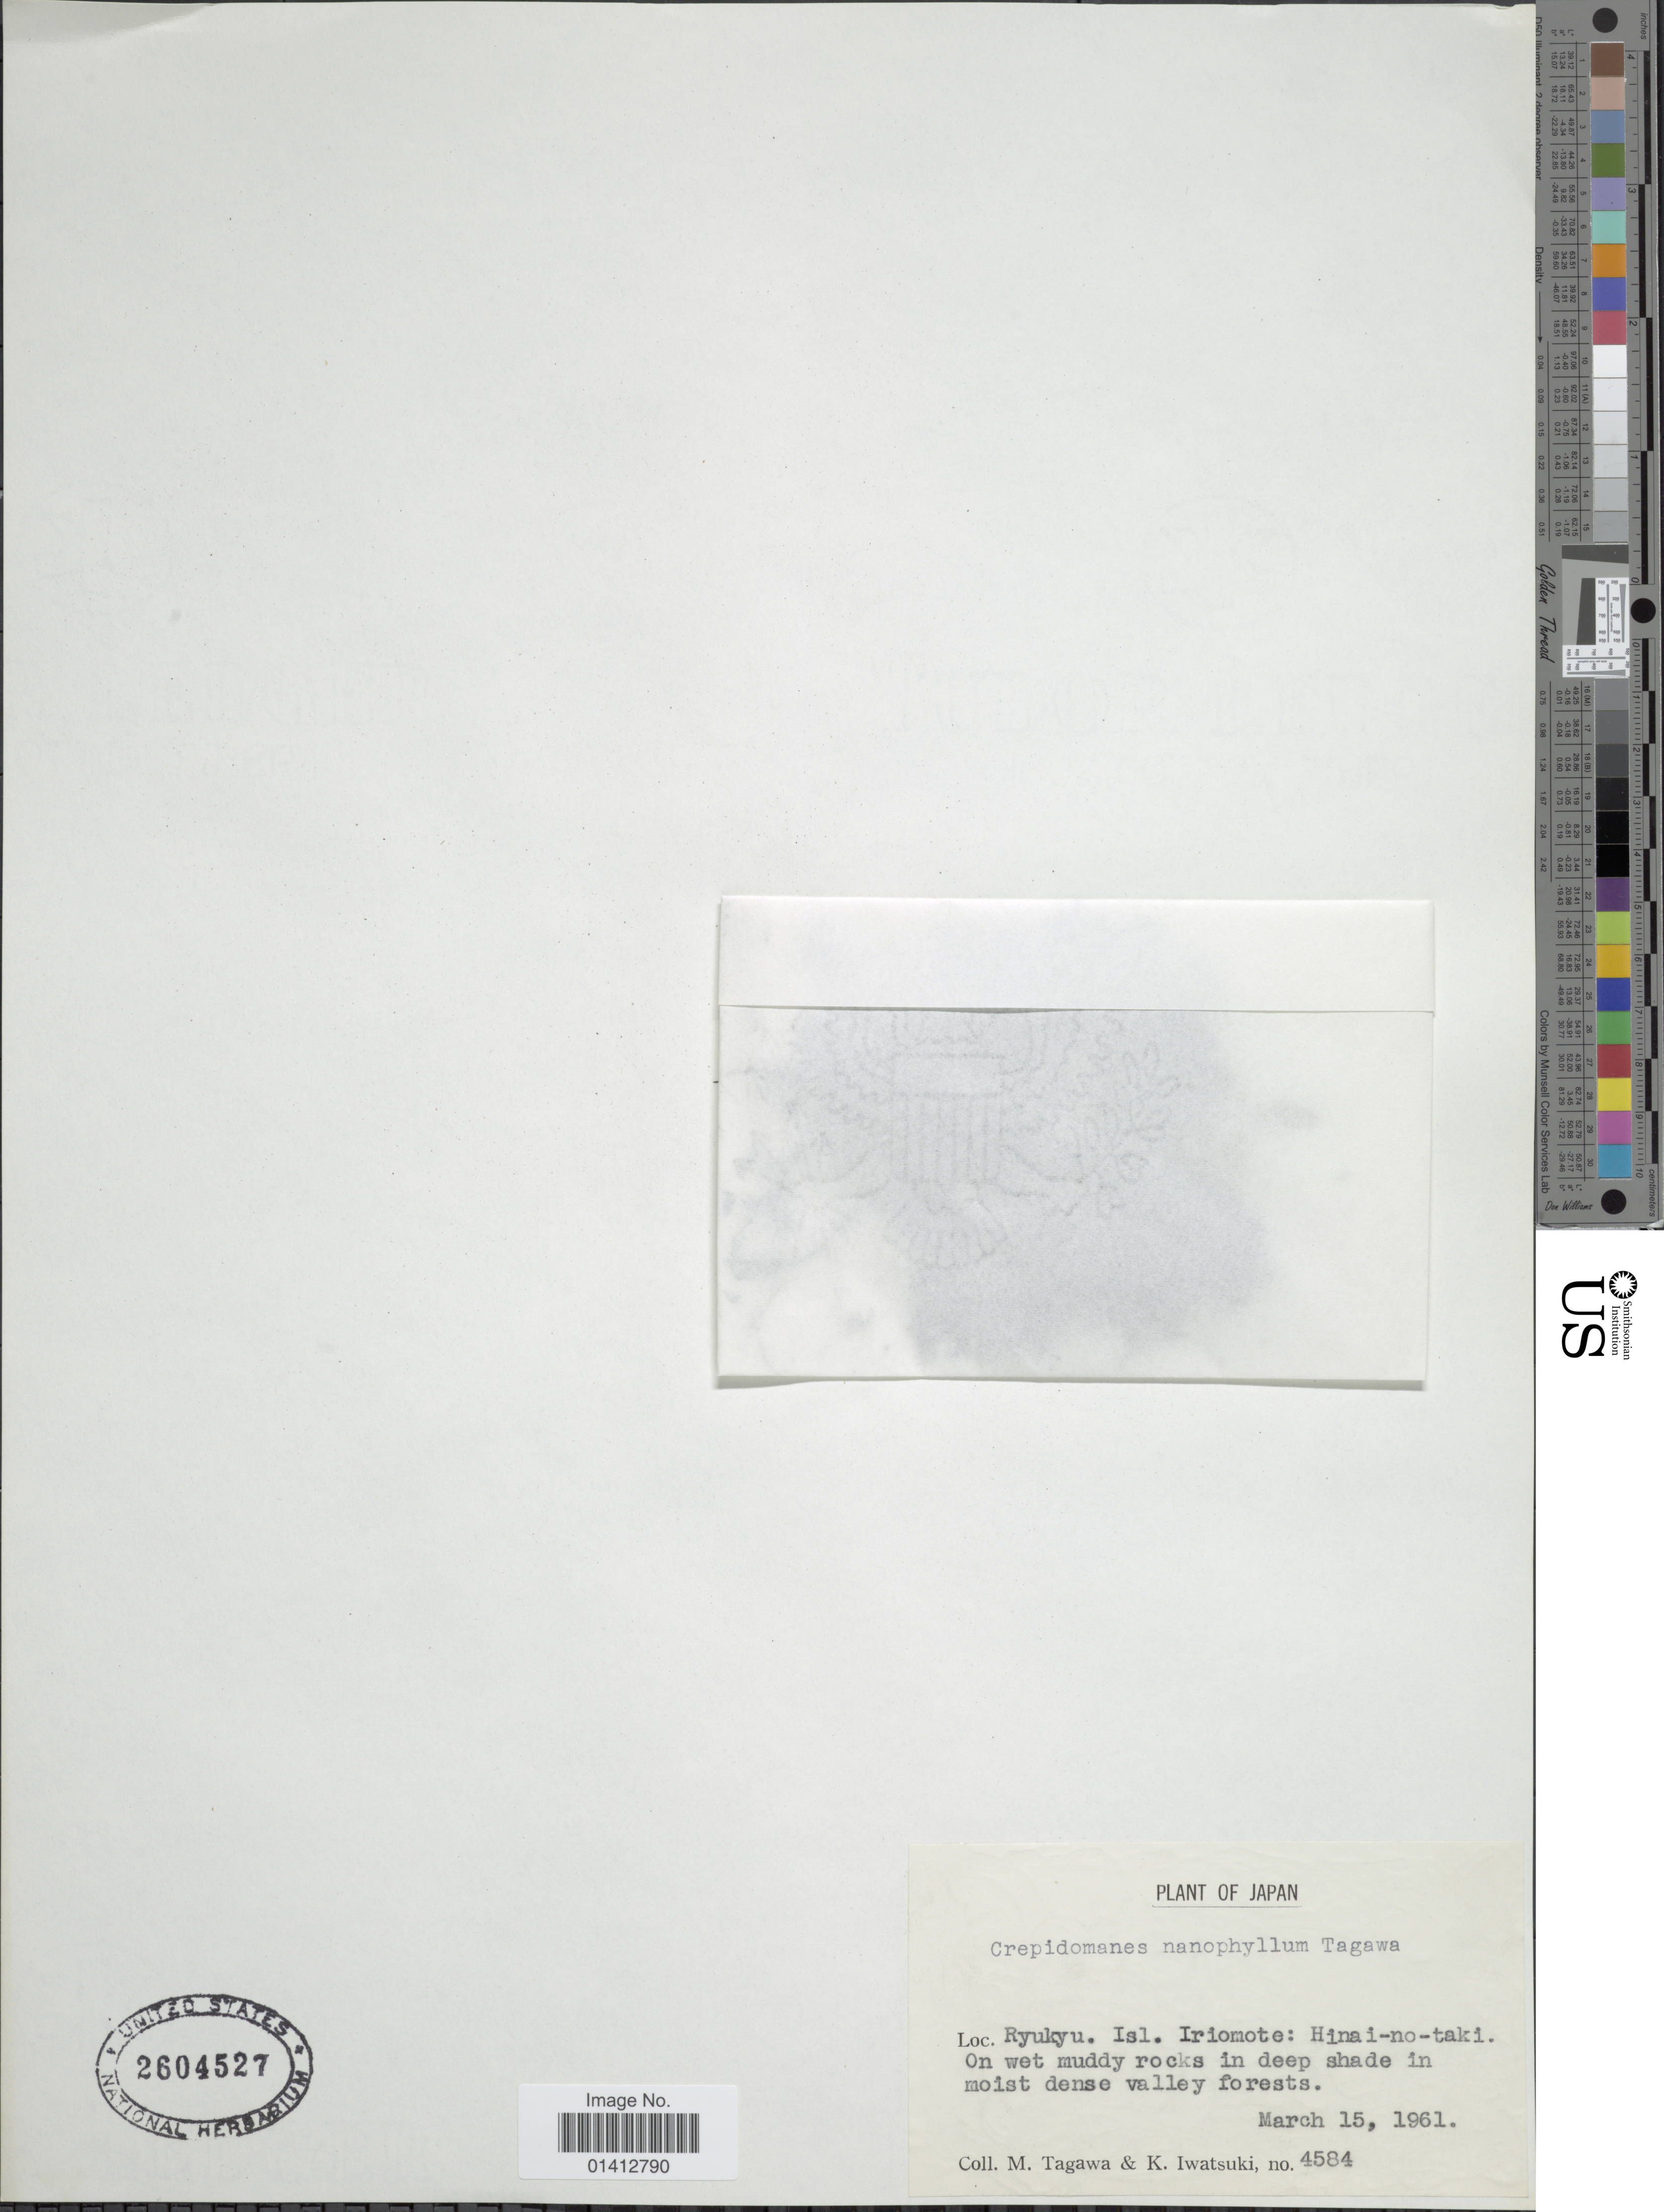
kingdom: Plantae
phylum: Tracheophyta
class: Polypodiopsida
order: Hymenophyllales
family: Hymenophyllaceae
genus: Crepidomanes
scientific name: Crepidomanes nanophyllum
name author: Tagawa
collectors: M. Tagawa & K. Iwatsuki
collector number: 4584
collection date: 1961-03-15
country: Japan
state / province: Okinawa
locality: Ryukyu Isl Iriomote: Hinai-no-taki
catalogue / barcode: US 2604527